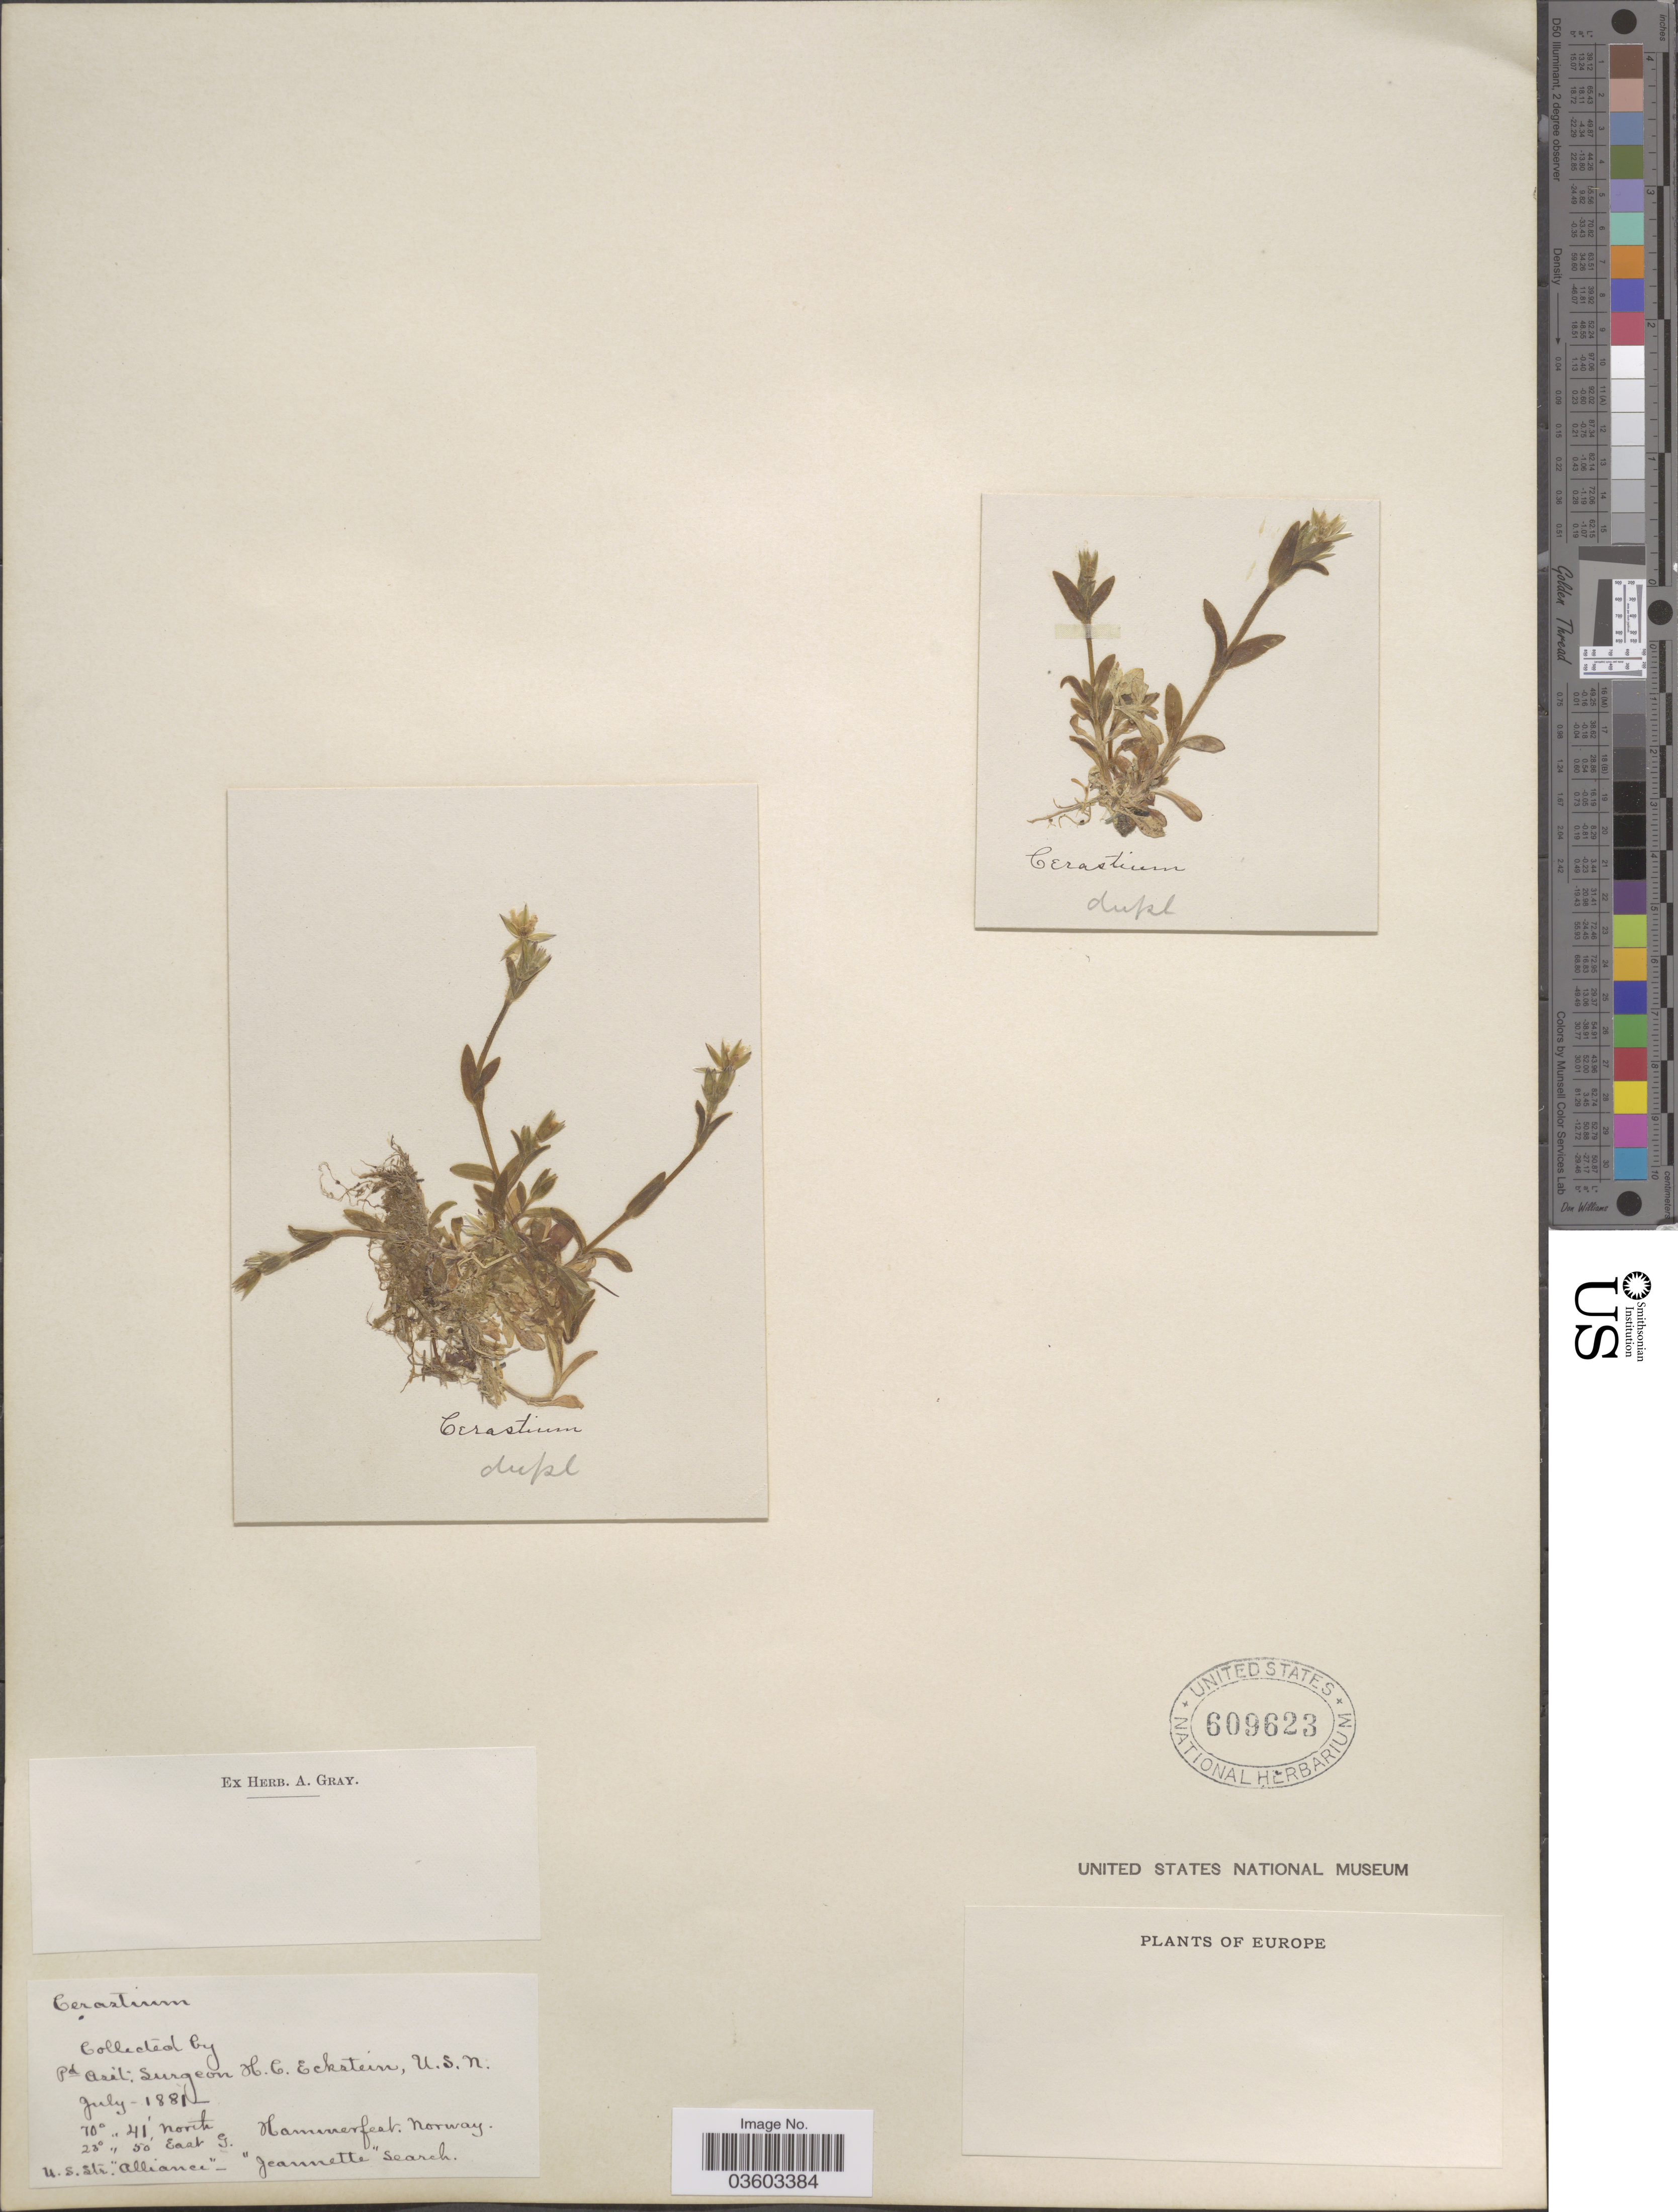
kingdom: Plantae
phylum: Tracheophyta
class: Magnoliopsida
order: Caryophyllales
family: Caryophyllaceae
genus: Cerastium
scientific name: Cerastium sp.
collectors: H. Eckstein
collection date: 1881-07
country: Norway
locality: Hammerfest. U.S. Str. "Alliance" - "Jeannette" Seach. [unsure placement]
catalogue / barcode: US 609623